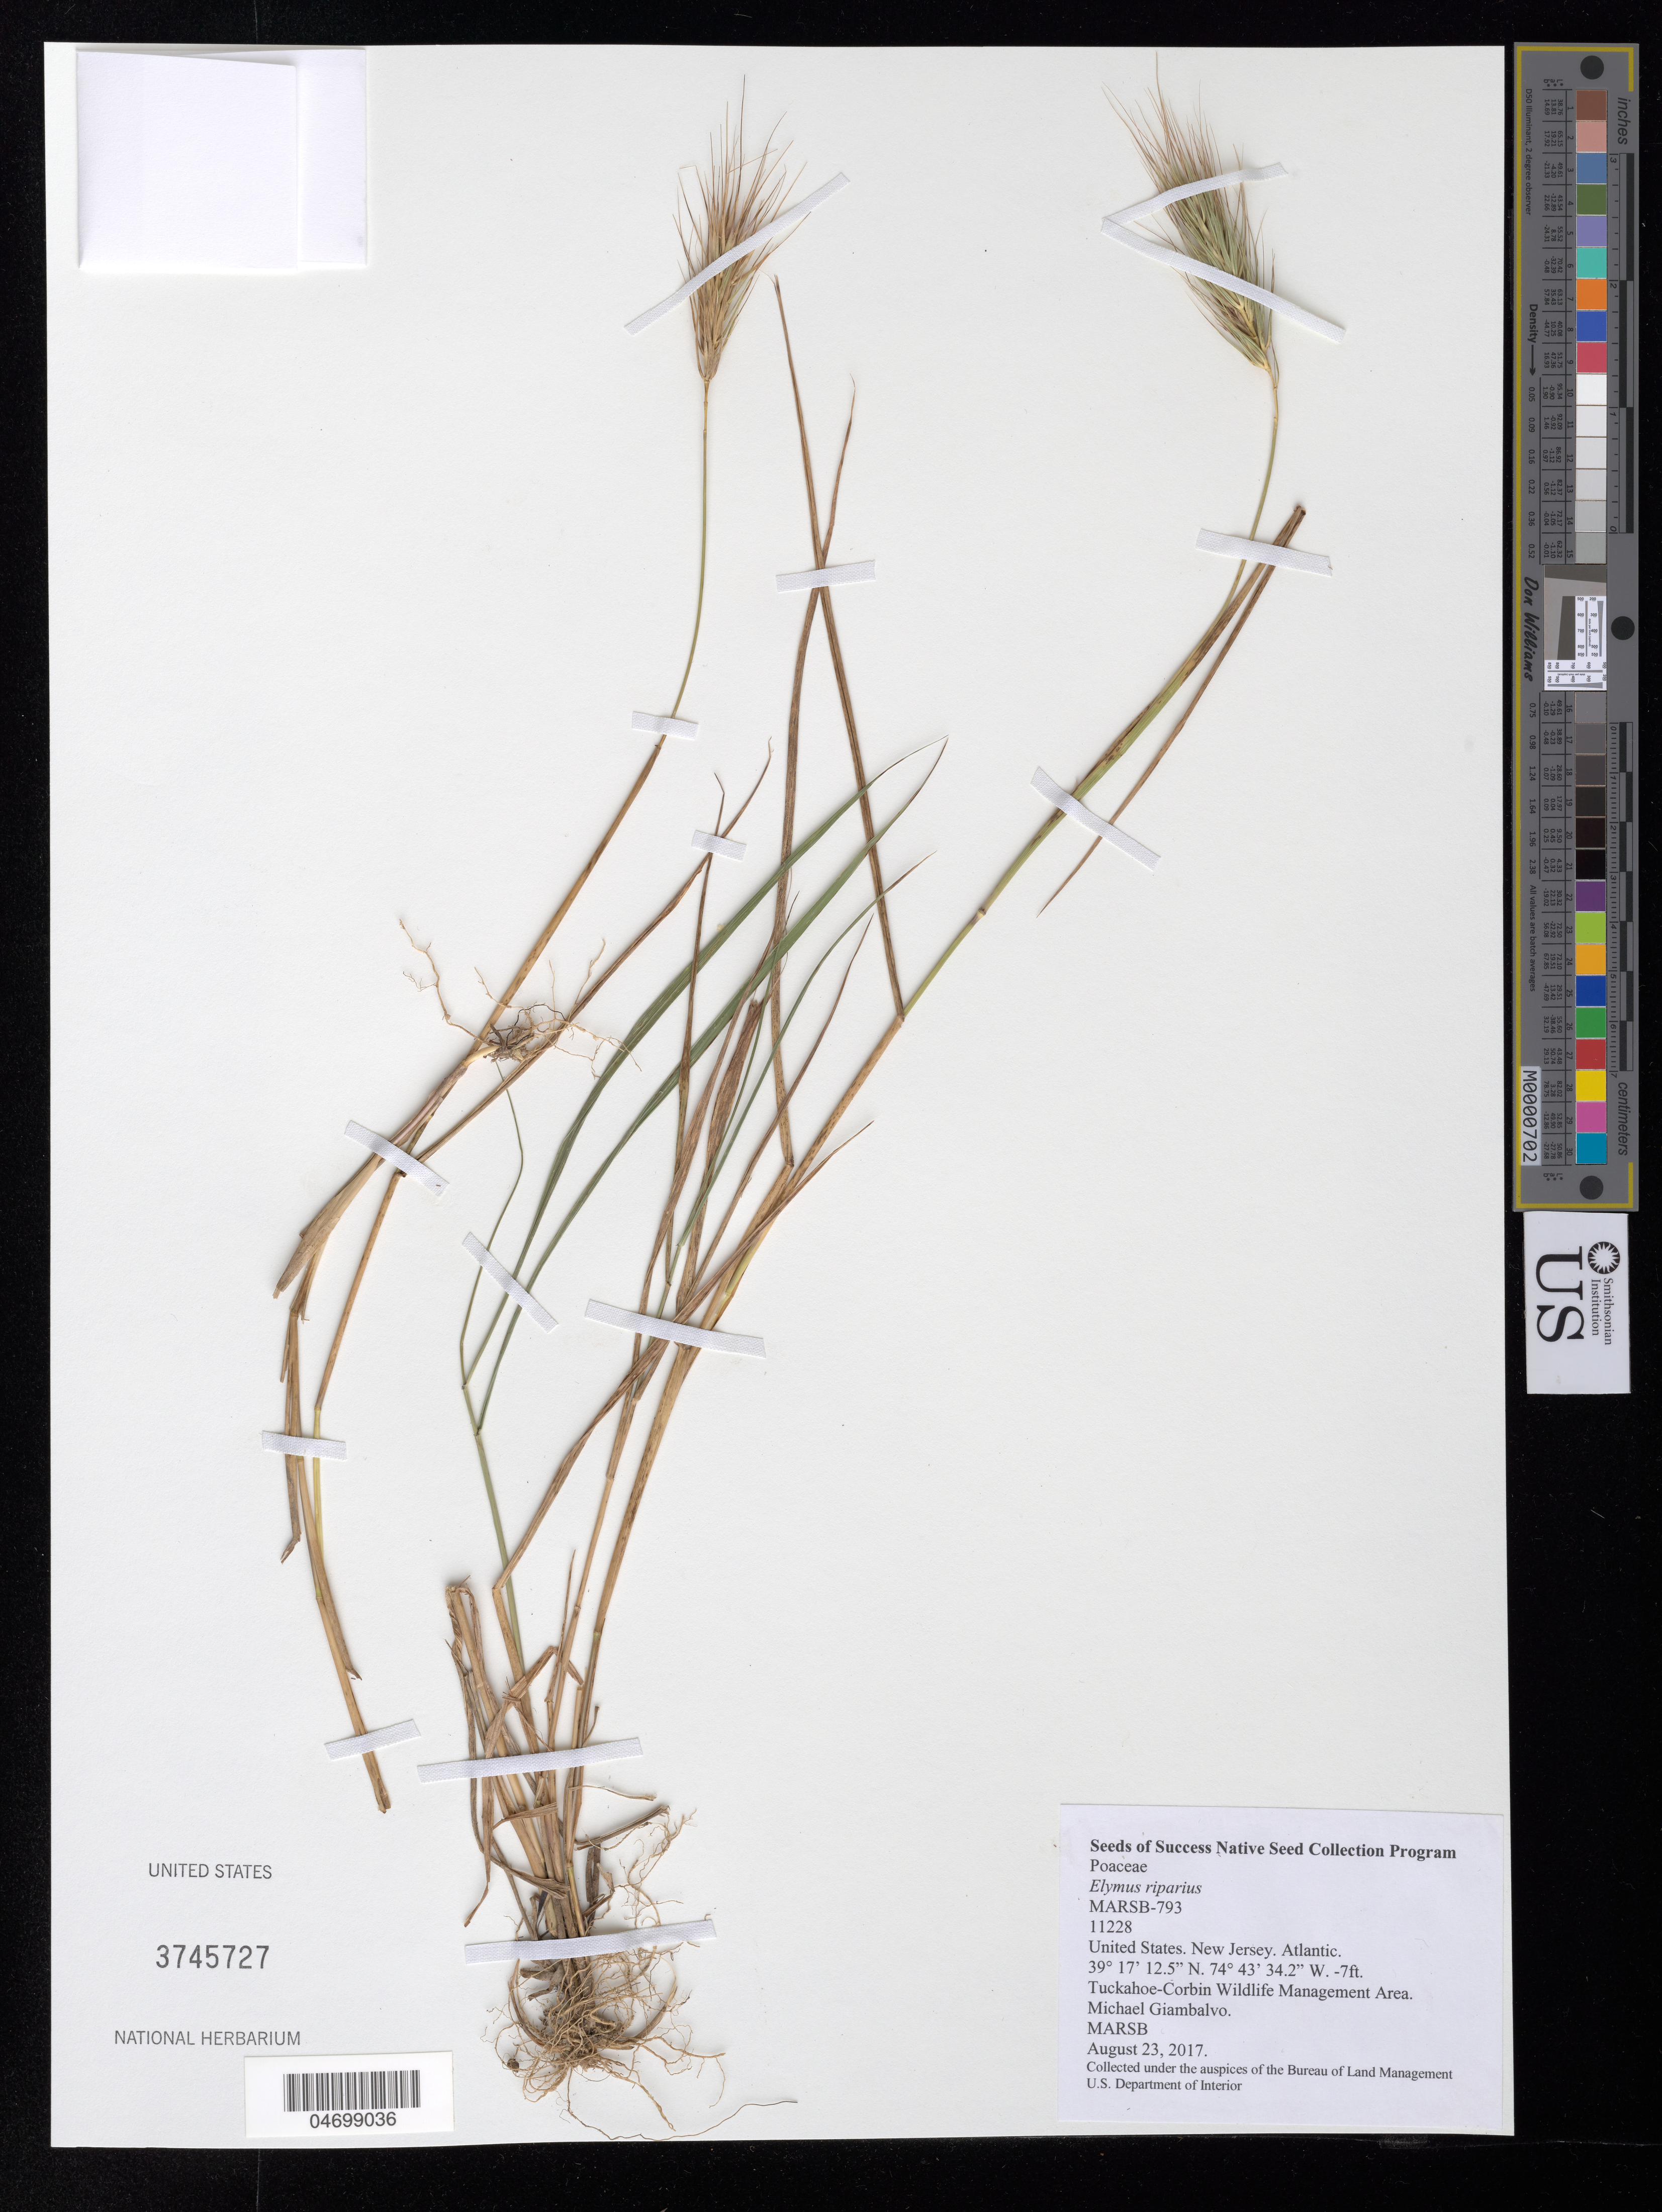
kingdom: Plantae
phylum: Tracheophyta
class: Liliopsida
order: Poales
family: Poaceae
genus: Elymus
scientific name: Elymus riparius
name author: Wiegand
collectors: M. Giambalvo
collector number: MARSB-793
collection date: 2017-08-23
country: United States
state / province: New Jersey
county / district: Atlantic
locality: Tuckahoe-Corbin Wildlife Managment Area, Meadow Road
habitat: Tidal Brackish Marsh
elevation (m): -2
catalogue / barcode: US 3745727